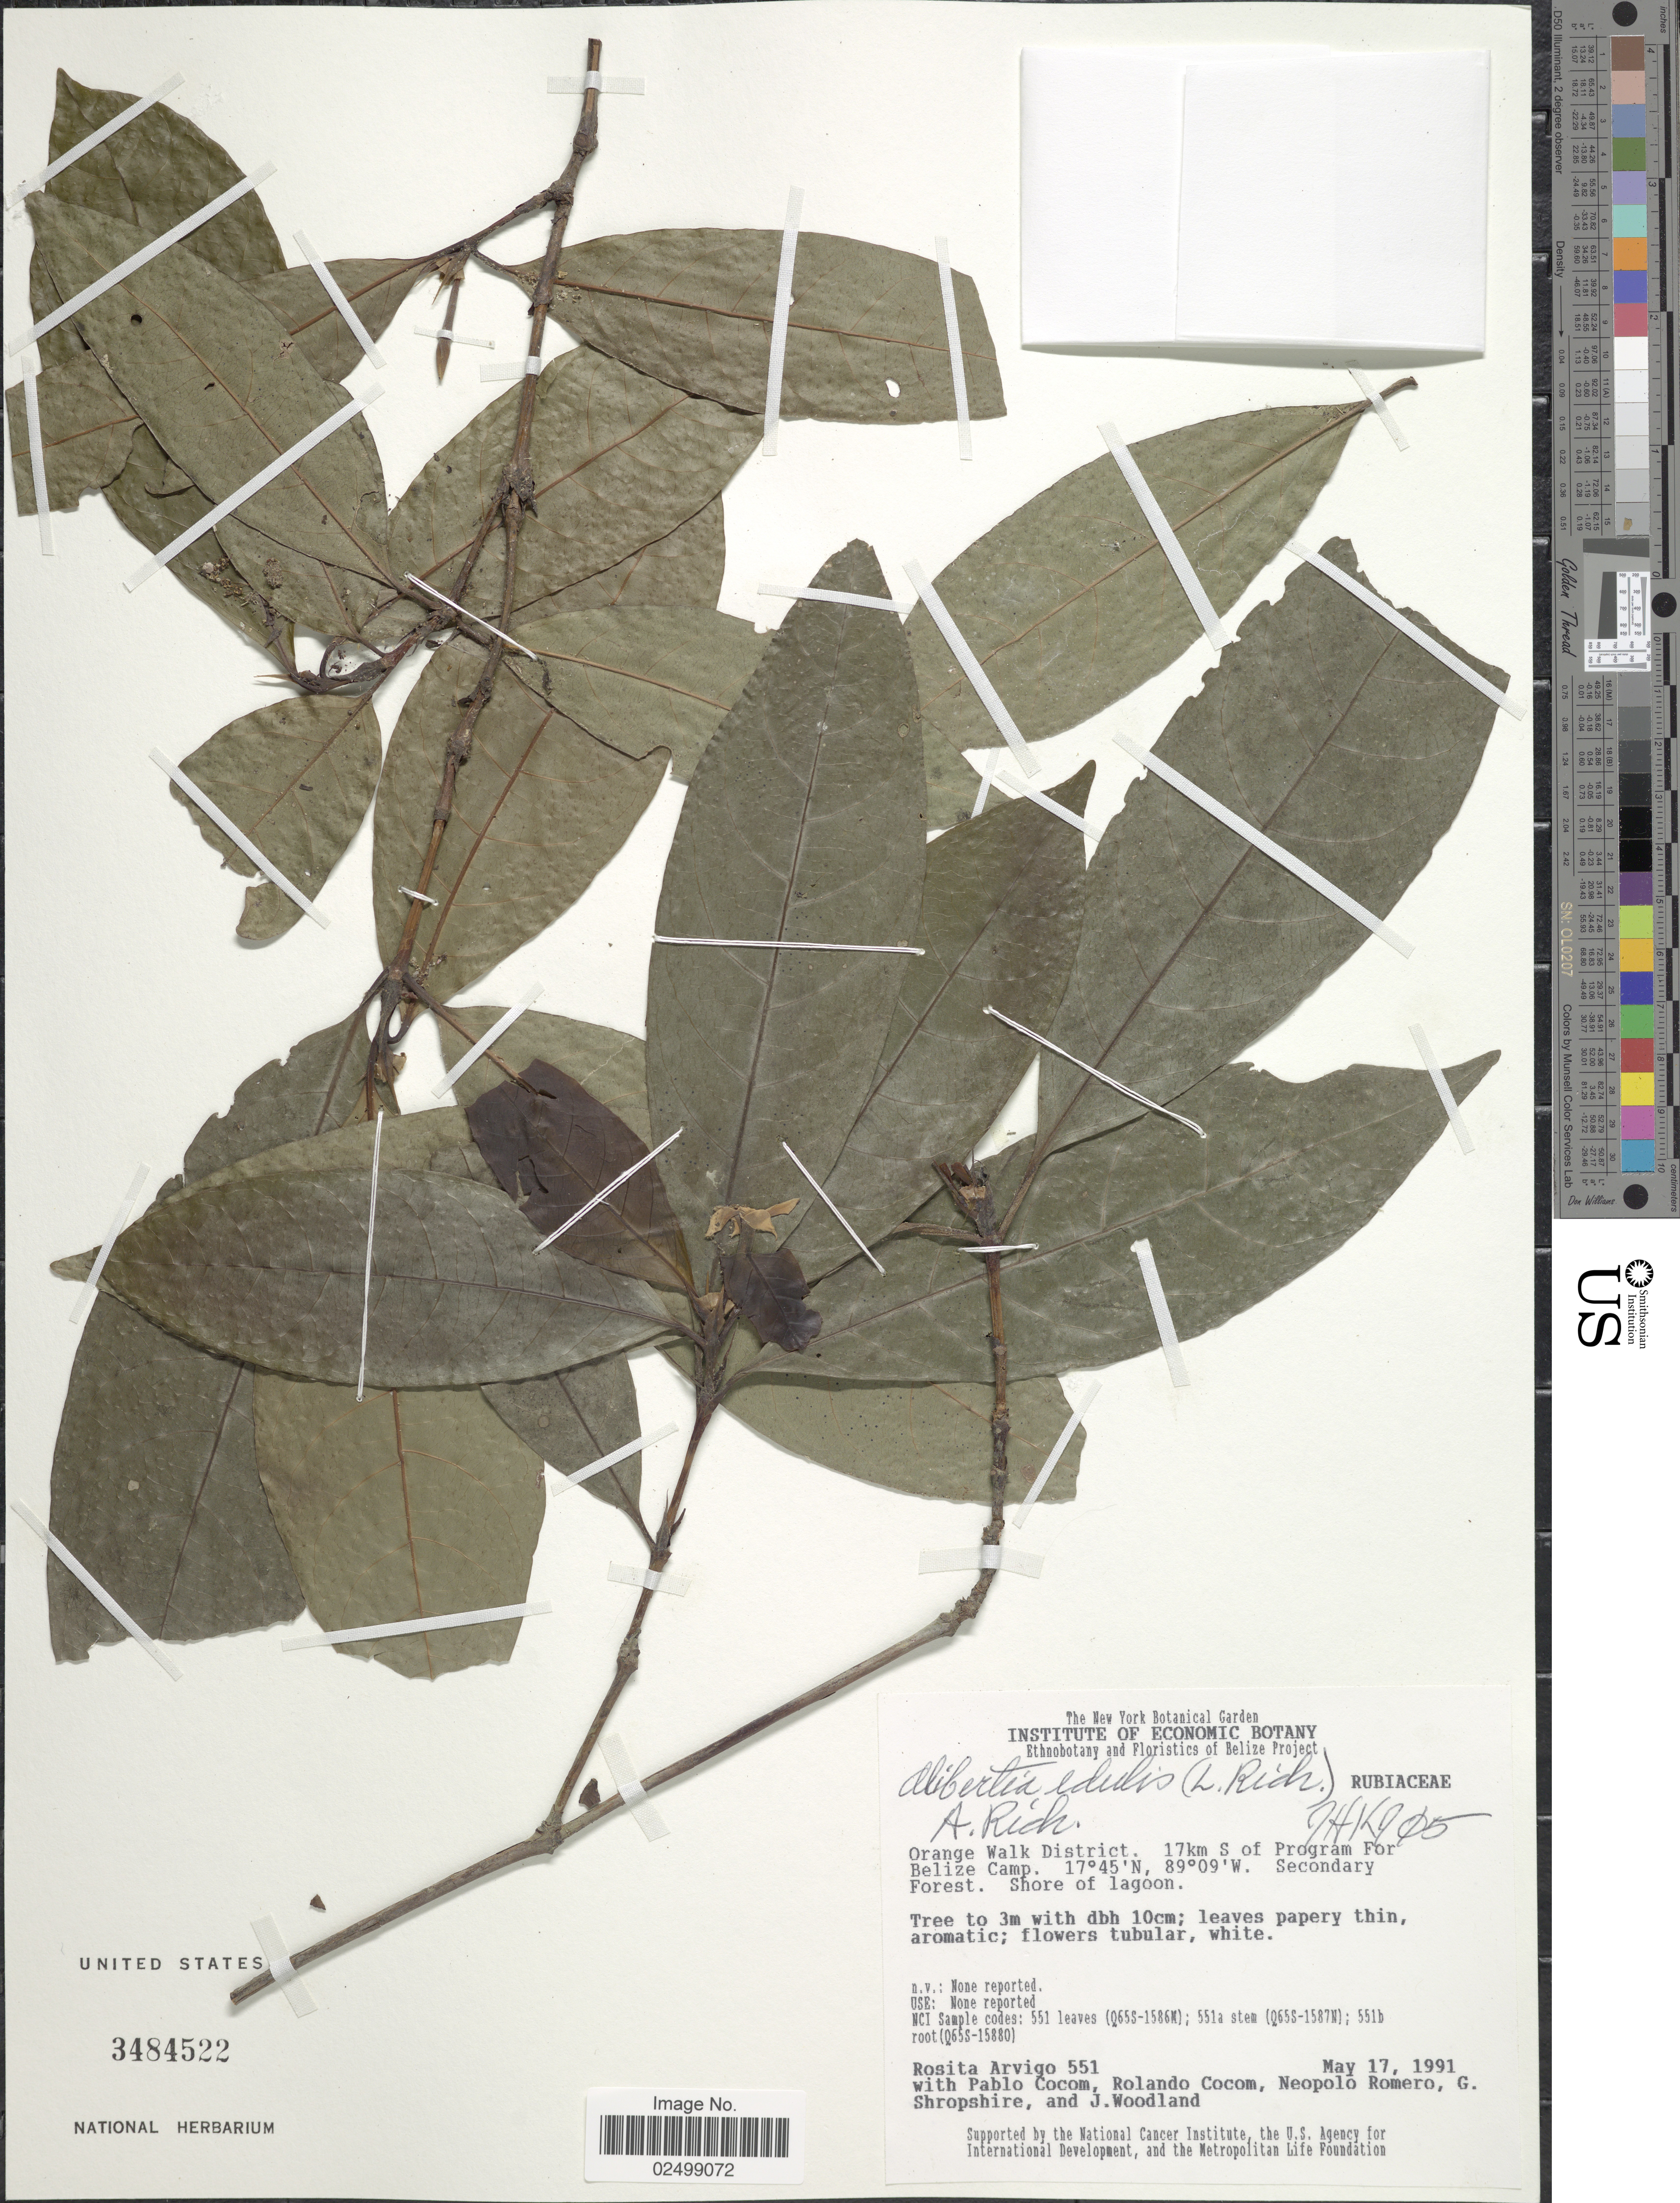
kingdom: Plantae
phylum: Tracheophyta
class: Magnoliopsida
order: Gentianales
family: Rubiaceae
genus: Alibertia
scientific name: Alibertia edulis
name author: (Rich.) A. Rich. ex DC.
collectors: R. Arvigo, P. Cocom, R. Cocon, N. Romero & et al.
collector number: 551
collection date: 1991-05-17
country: Belize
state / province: Orange Walk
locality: Orange Walk District. 17 km S of Program For Belize Camp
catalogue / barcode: US 3484522